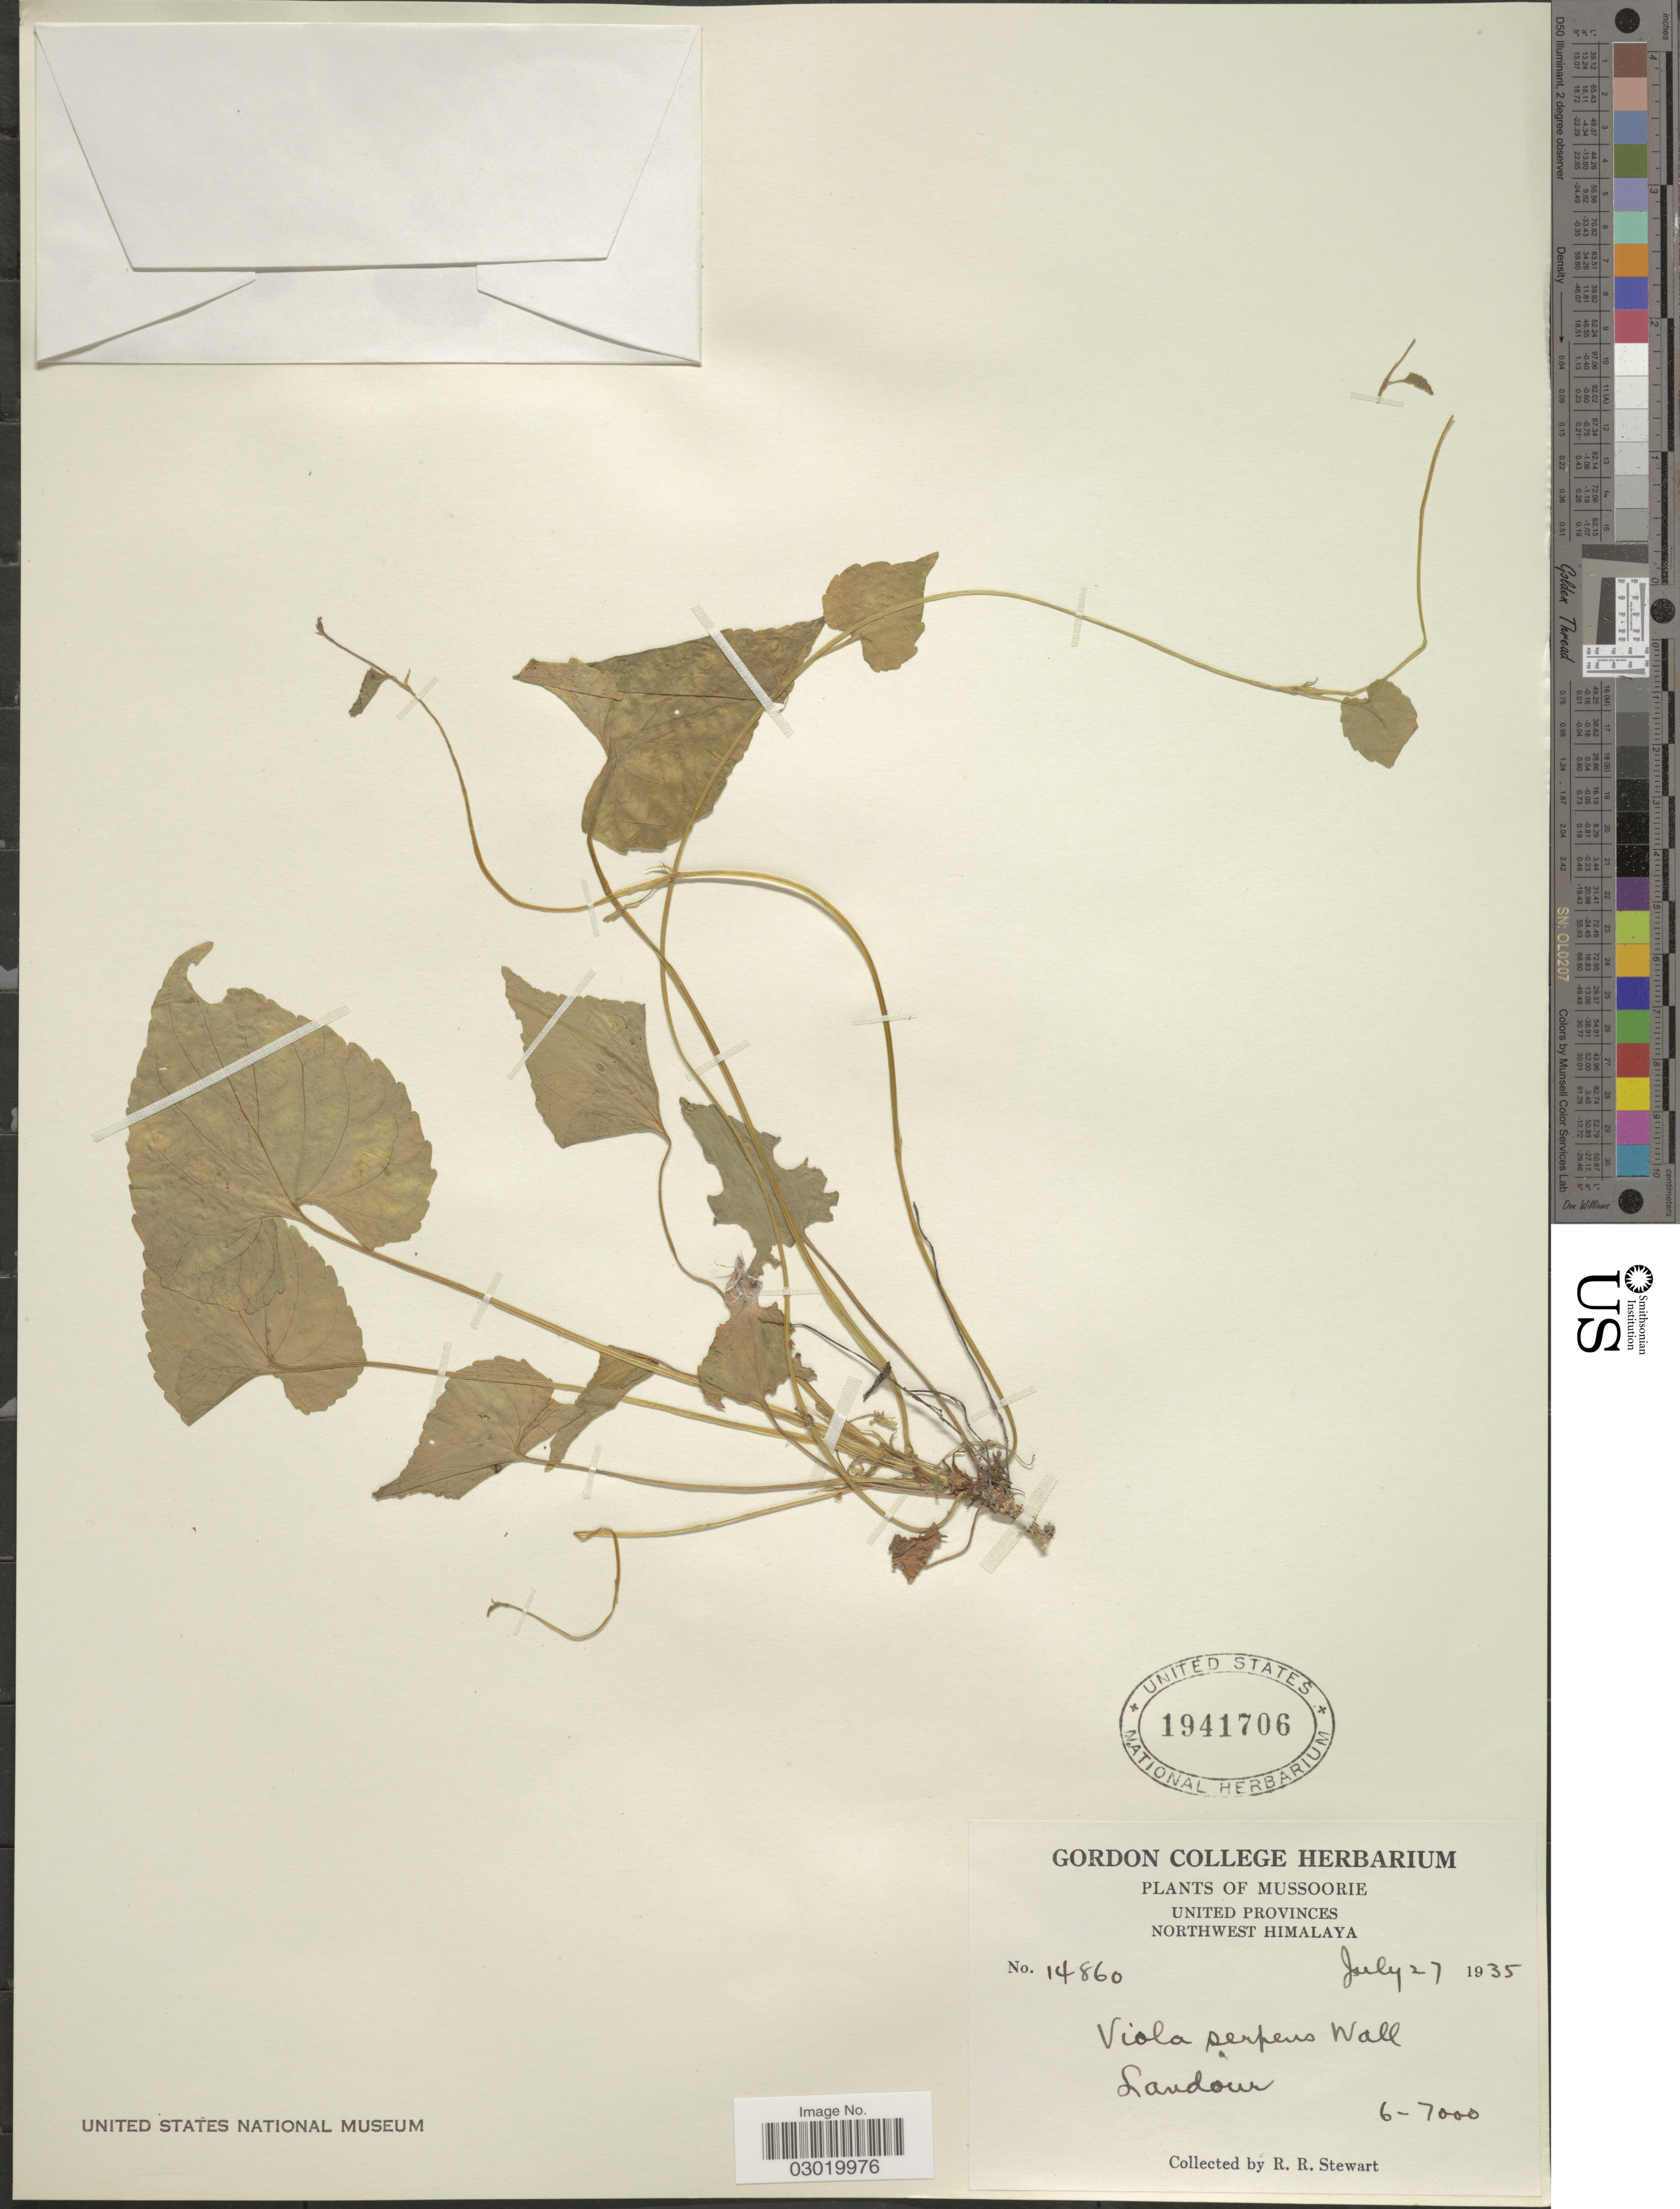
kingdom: Plantae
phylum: Tracheophyta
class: Magnoliopsida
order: Malpighiales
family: Violaceae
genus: Viola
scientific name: Viola pilosa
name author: Blume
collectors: R. Stewart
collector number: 14860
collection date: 1935-07-27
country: India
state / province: Uttarakhand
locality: Mussoorie. United Provinces. Northwest Himalaya. Landour.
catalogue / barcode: US 1941706